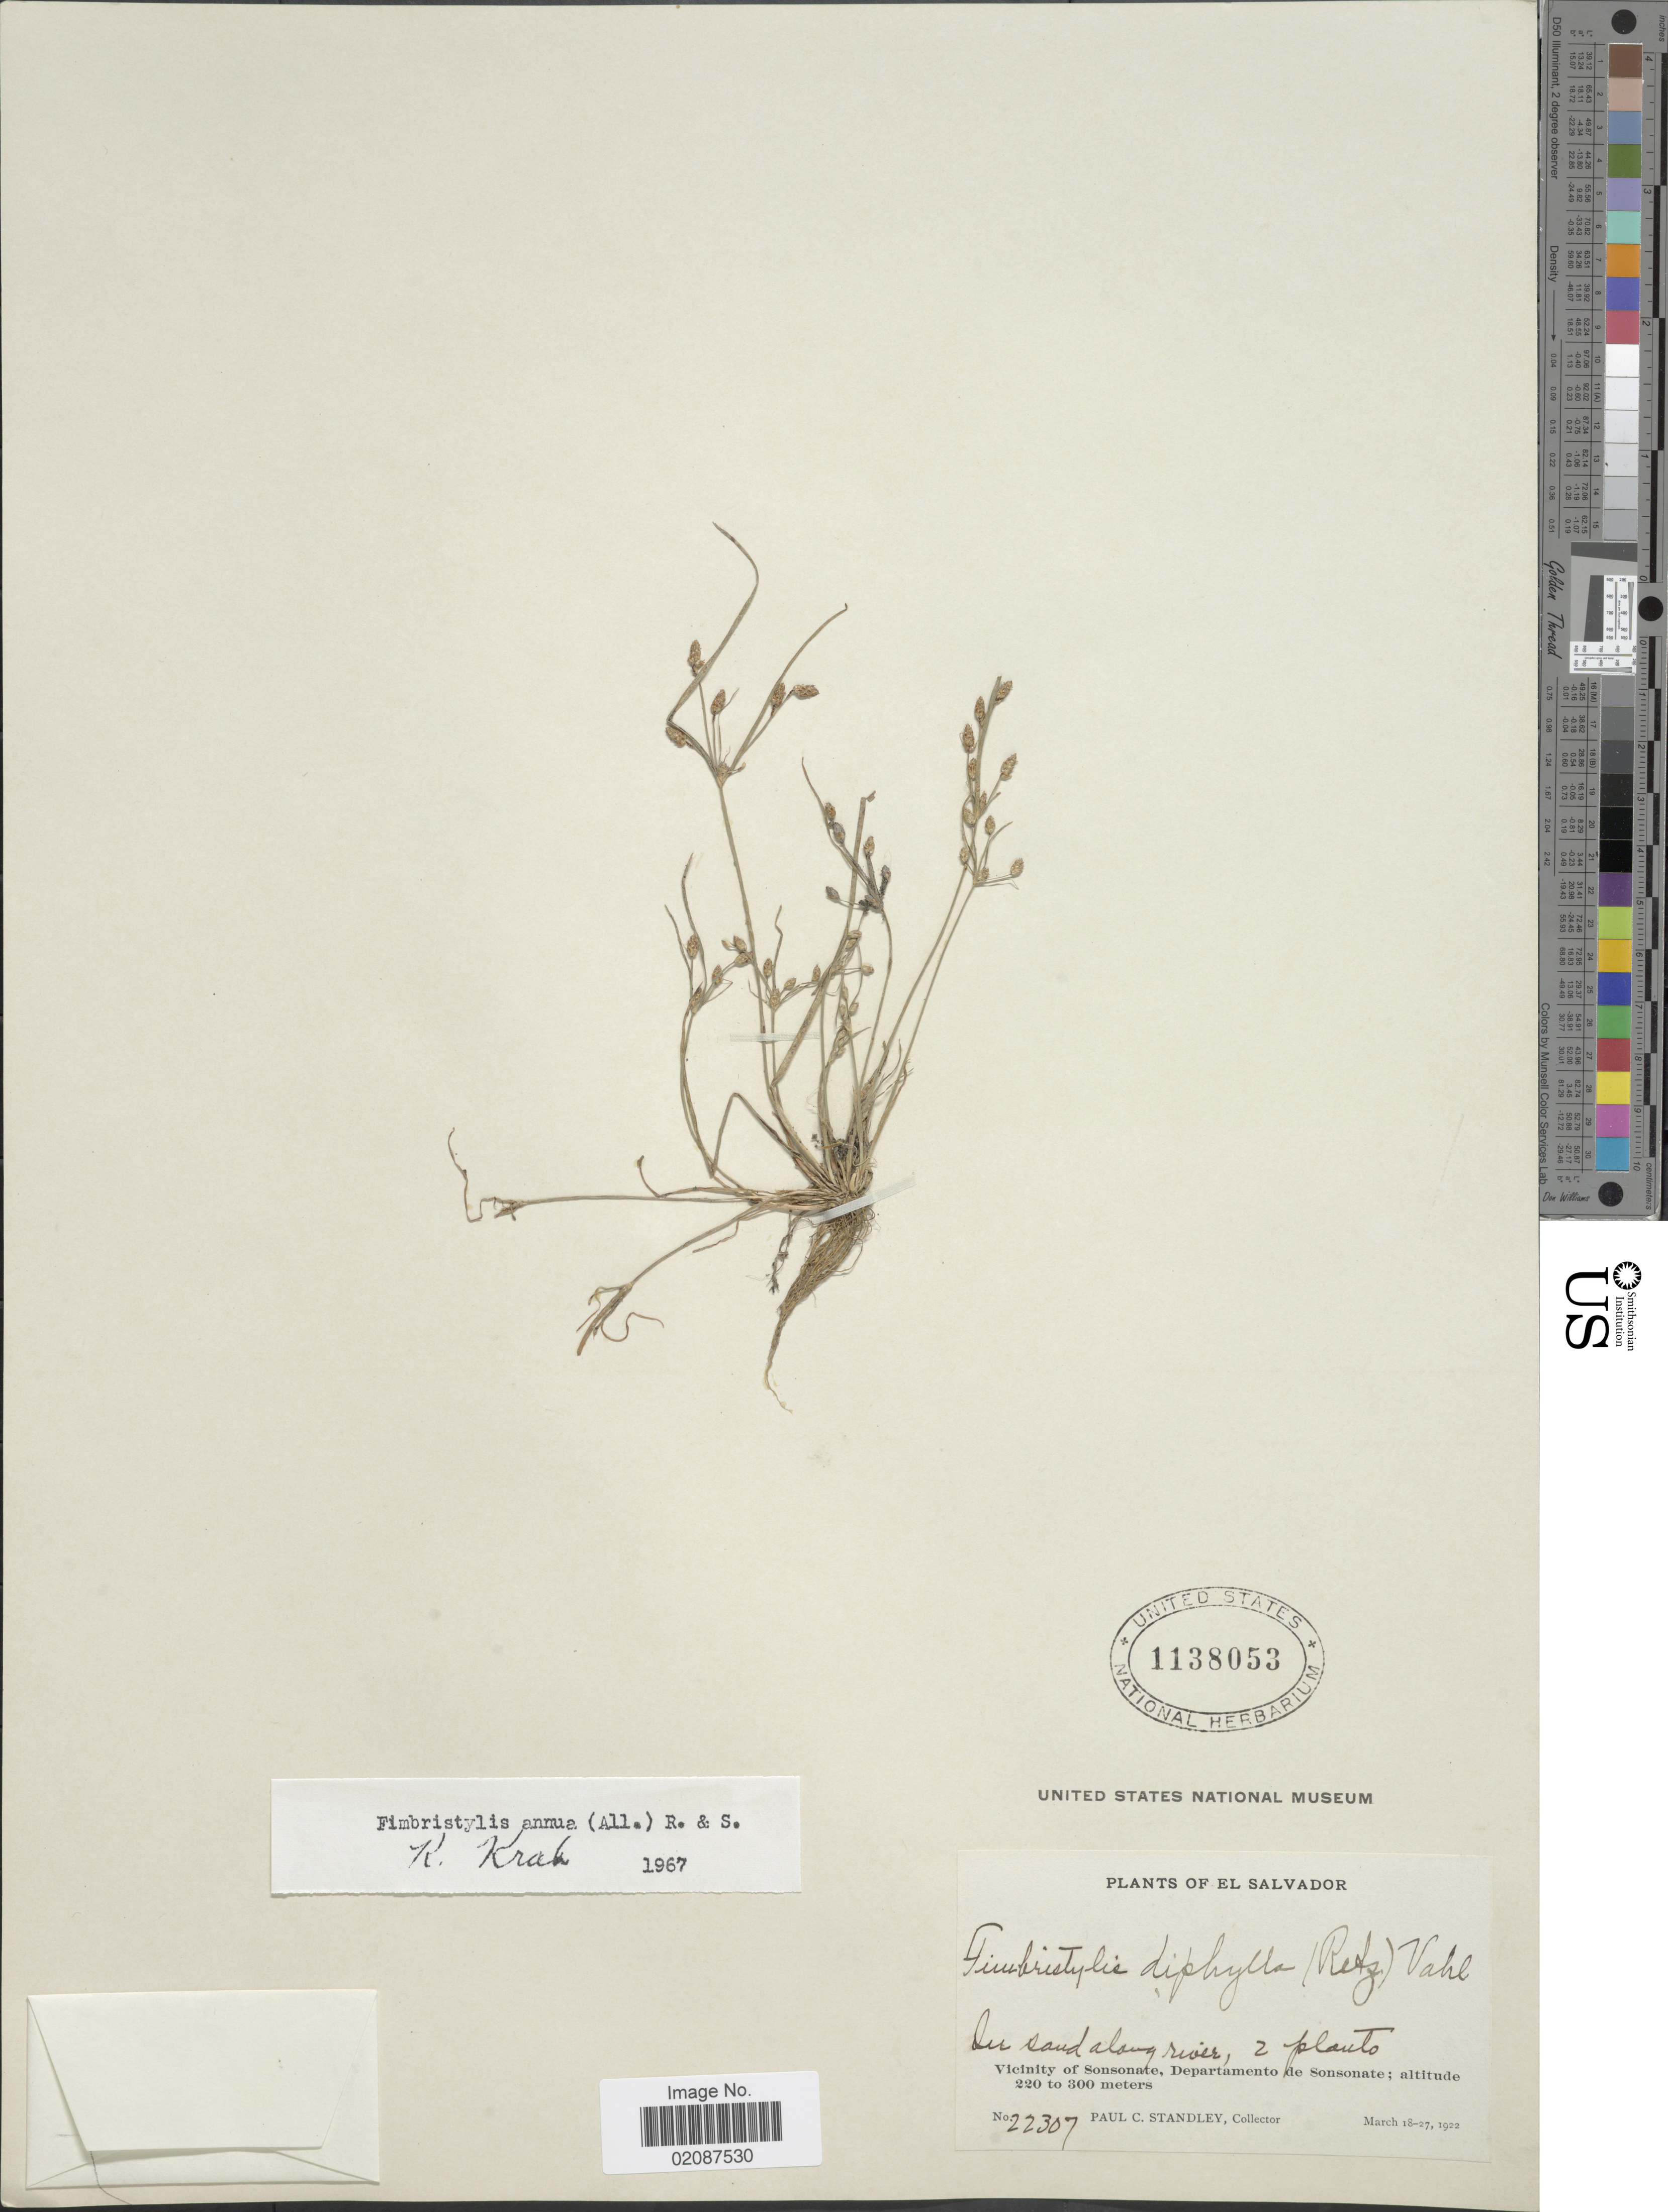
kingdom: Plantae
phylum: Tracheophyta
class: Liliopsida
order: Poales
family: Cyperaceae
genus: Fimbristylis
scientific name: Fimbristylis annua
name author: (All.) Roem. & Schult.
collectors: P. C. Standley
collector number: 22307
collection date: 1922-03-18/1922-03-27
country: El Salvador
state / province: Sonsonate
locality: Vicinity of Sonsonate, Departamento de Sonsonate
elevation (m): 220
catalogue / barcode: US 1138053